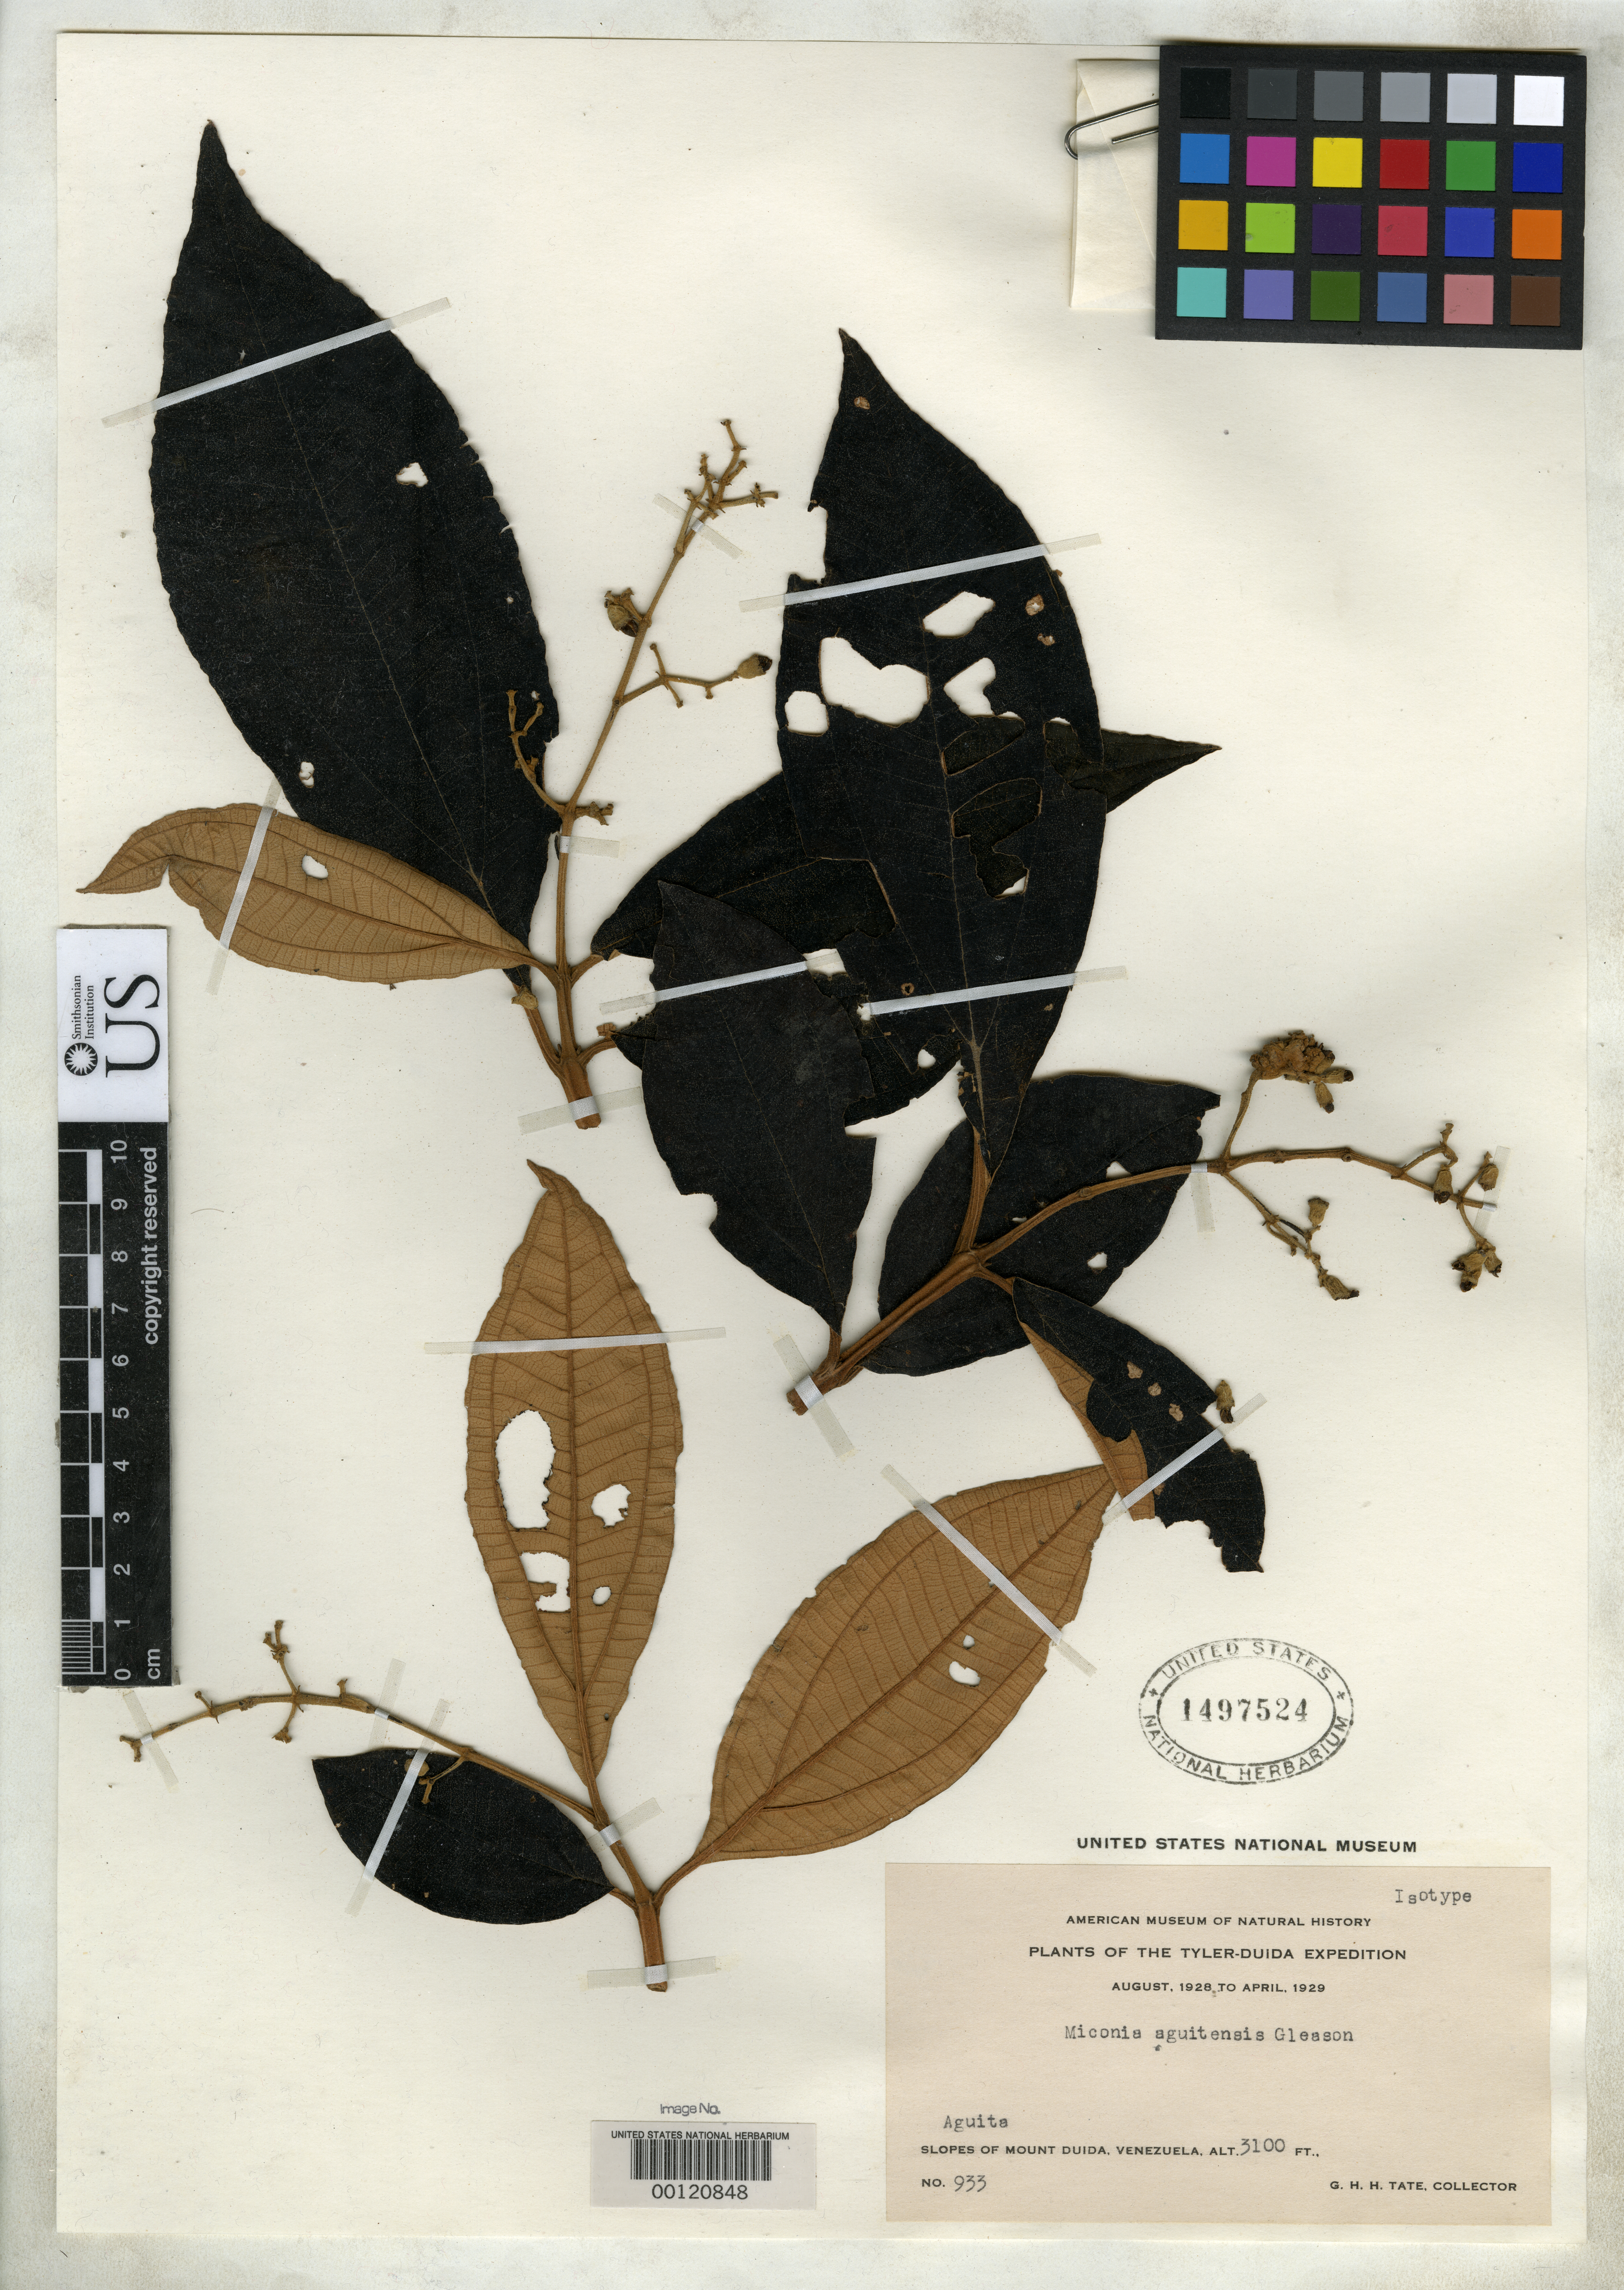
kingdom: Plantae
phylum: Tracheophyta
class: Magnoliopsida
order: Myrtales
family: Melastomataceae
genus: Miconia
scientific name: Miconia aguitensis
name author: Gleason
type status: Isotype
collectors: G. H. H.Tate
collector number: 933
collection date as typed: Aug 1928 to -- Apr 1929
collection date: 1928-08/1929-04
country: Venezuela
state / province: Amazonas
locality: Mt. Duida; alt. 3100 ft.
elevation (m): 945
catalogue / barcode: US 1497524